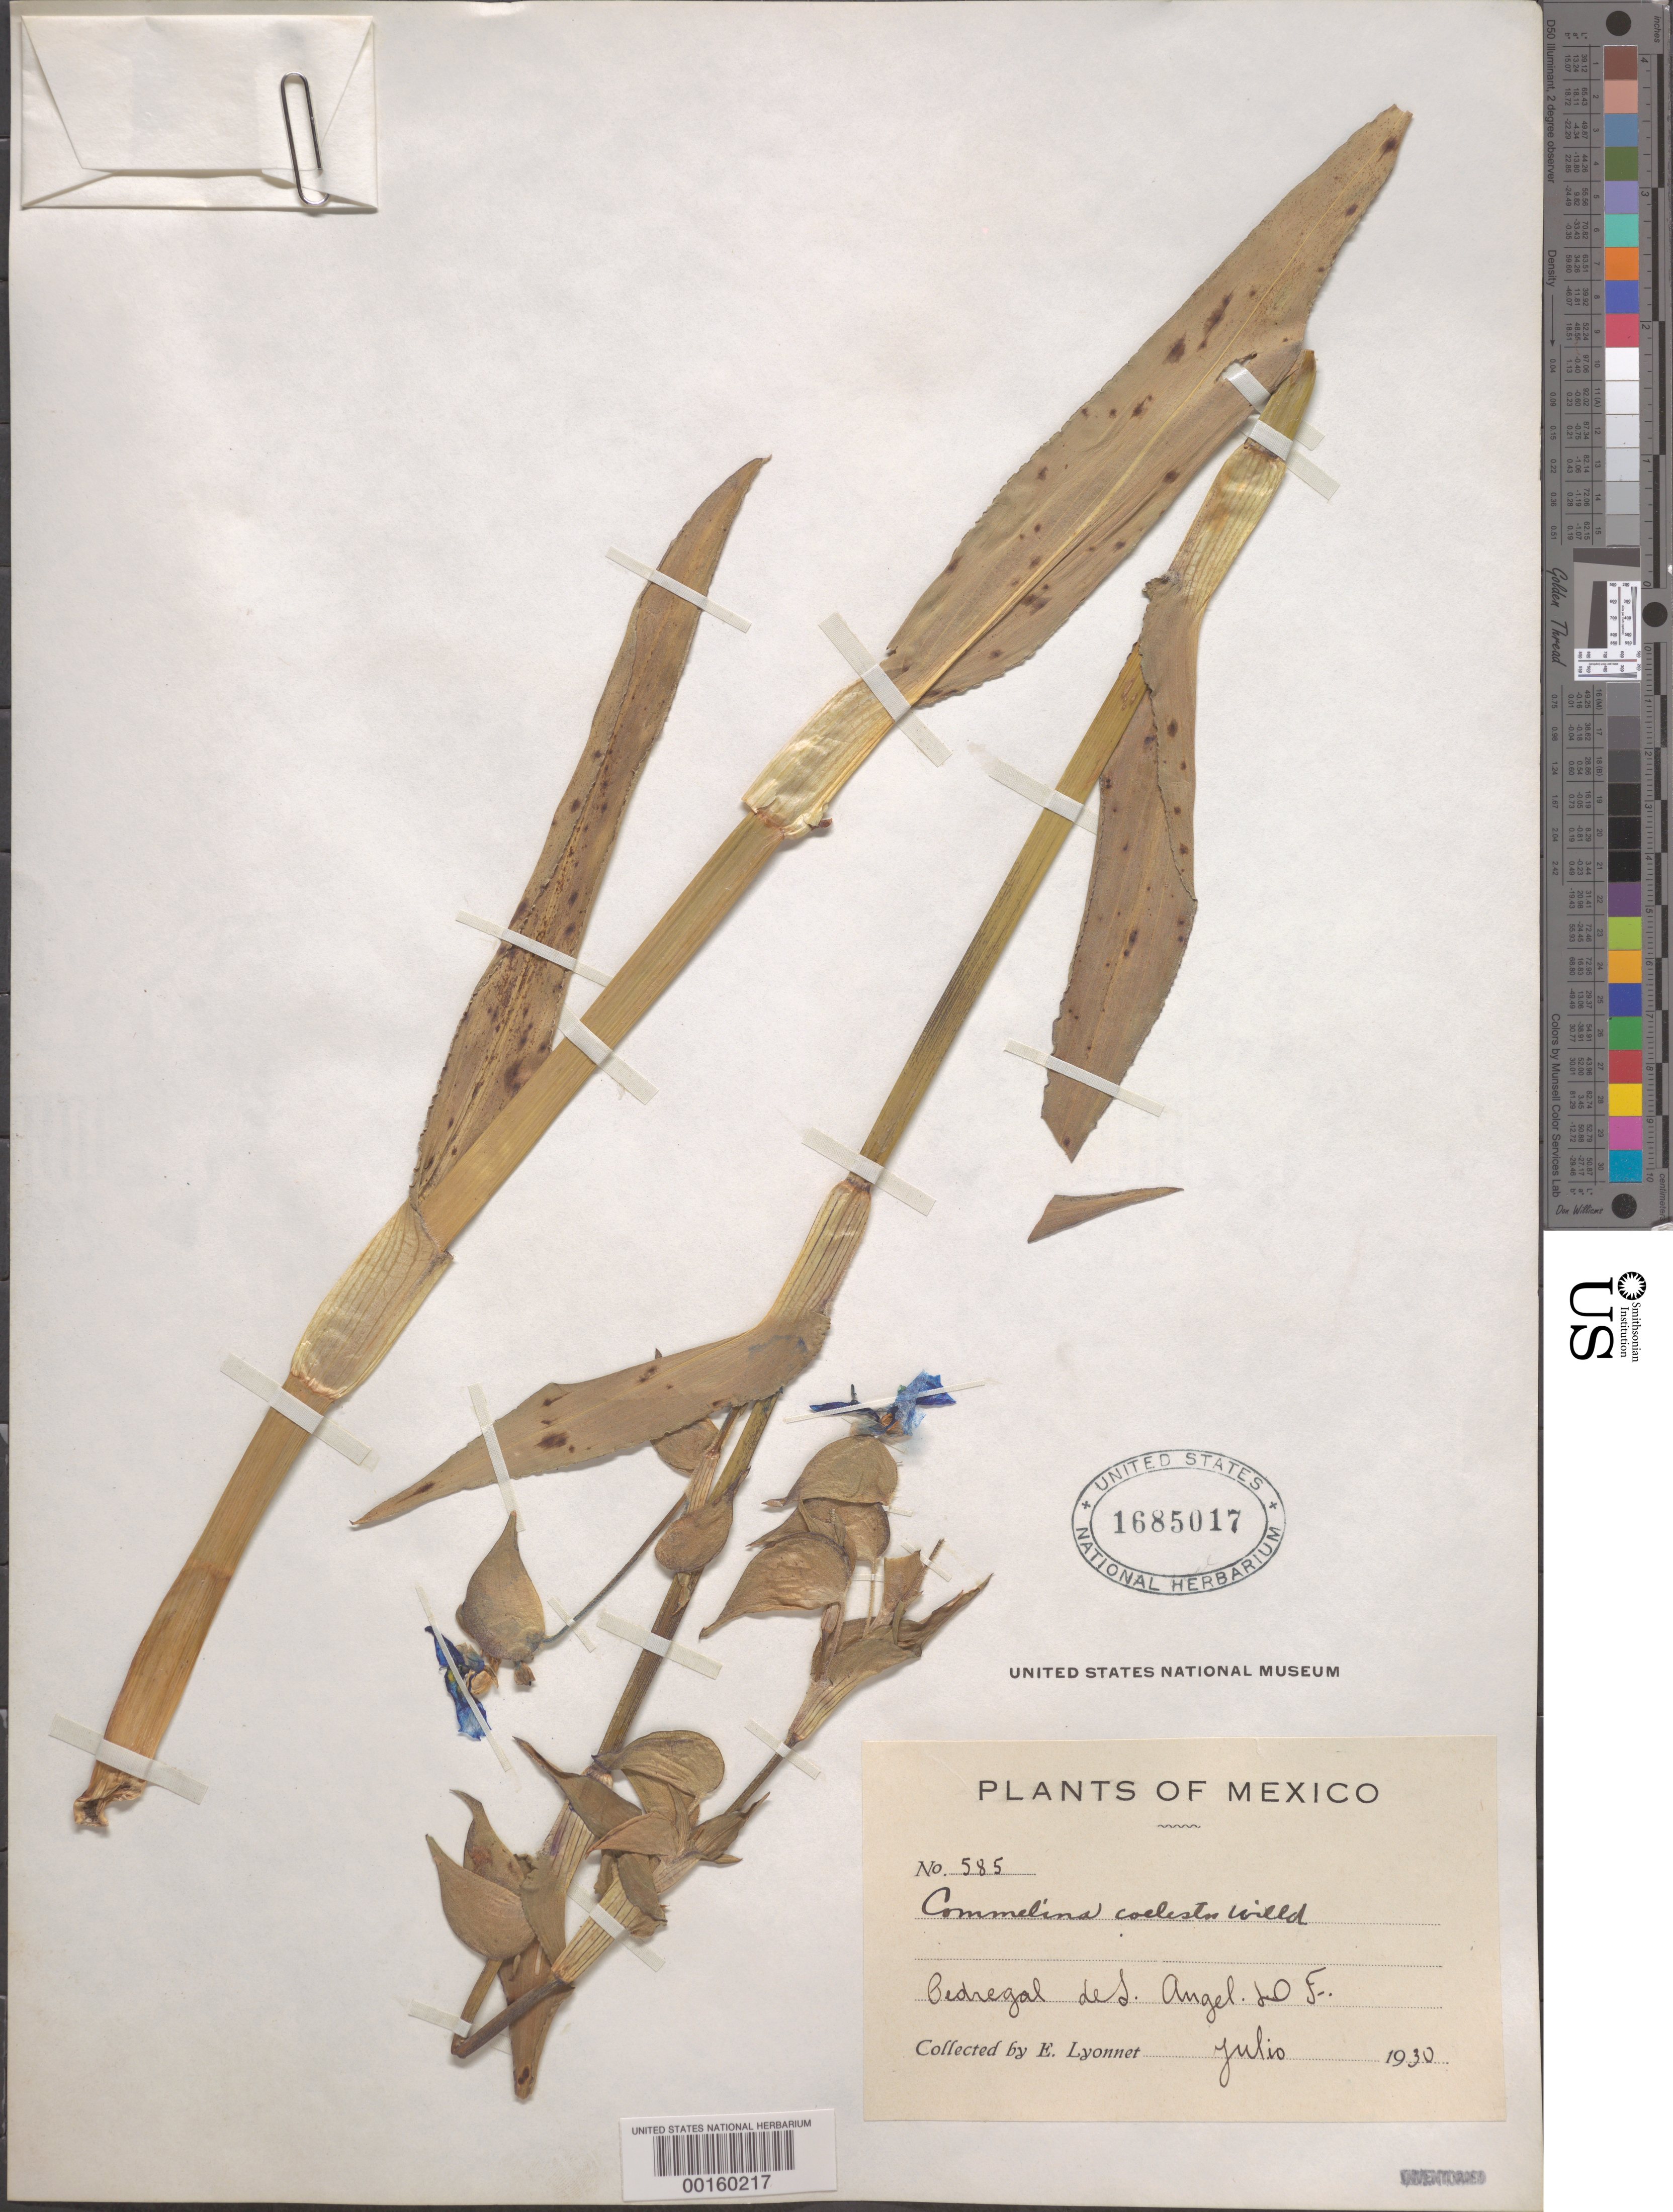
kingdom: Plantae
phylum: Tracheophyta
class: Liliopsida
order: Commelinales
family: Commelinaceae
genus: Commelina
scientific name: Commelina coelestis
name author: Willd.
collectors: Bro. E. Lyonnet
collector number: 585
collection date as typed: Jul 1930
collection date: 1930-07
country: Mexico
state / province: Distrito Federal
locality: Pedregal de San Angel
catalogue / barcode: US 1685017